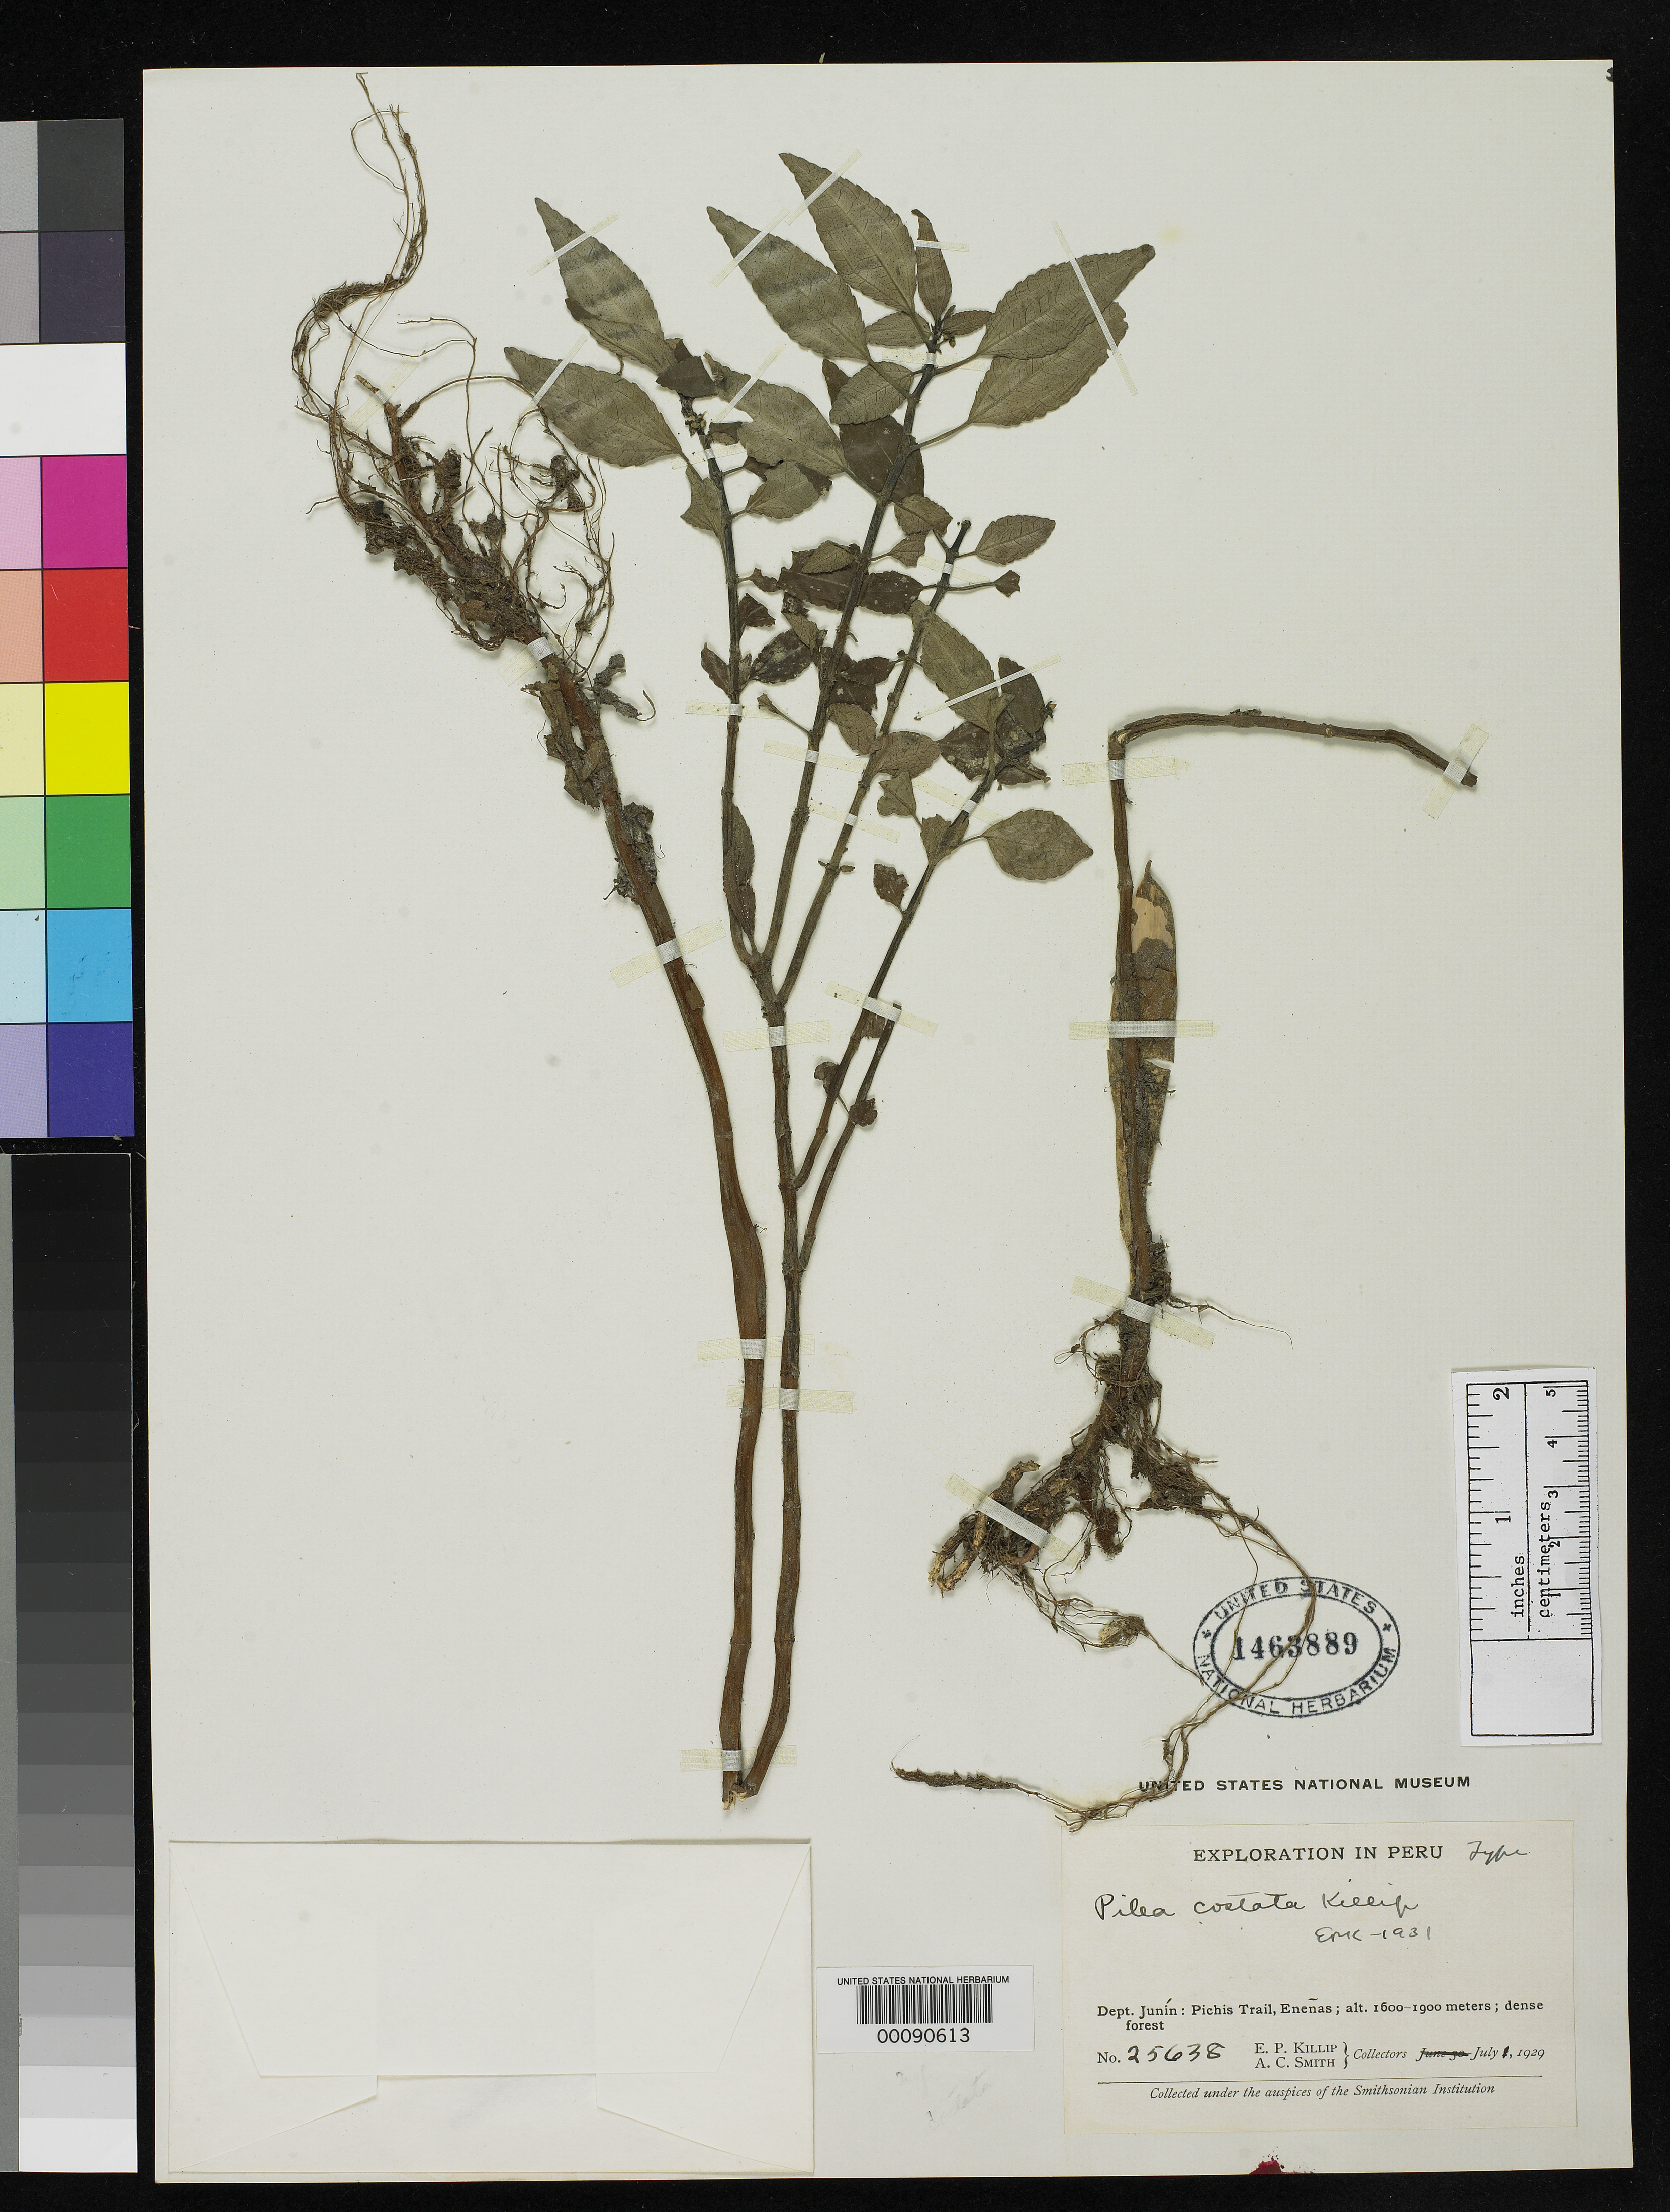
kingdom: Plantae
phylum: Tracheophyta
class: Magnoliopsida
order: Rosales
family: Urticaceae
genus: Pilea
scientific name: Pilea costata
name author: Killip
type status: Holotype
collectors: E. P. Killip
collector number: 25638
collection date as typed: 01 Jul 1929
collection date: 1929-07-01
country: Peru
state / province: Junín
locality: Pichis Trail, Enenas.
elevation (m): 1700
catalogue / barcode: US 1463889